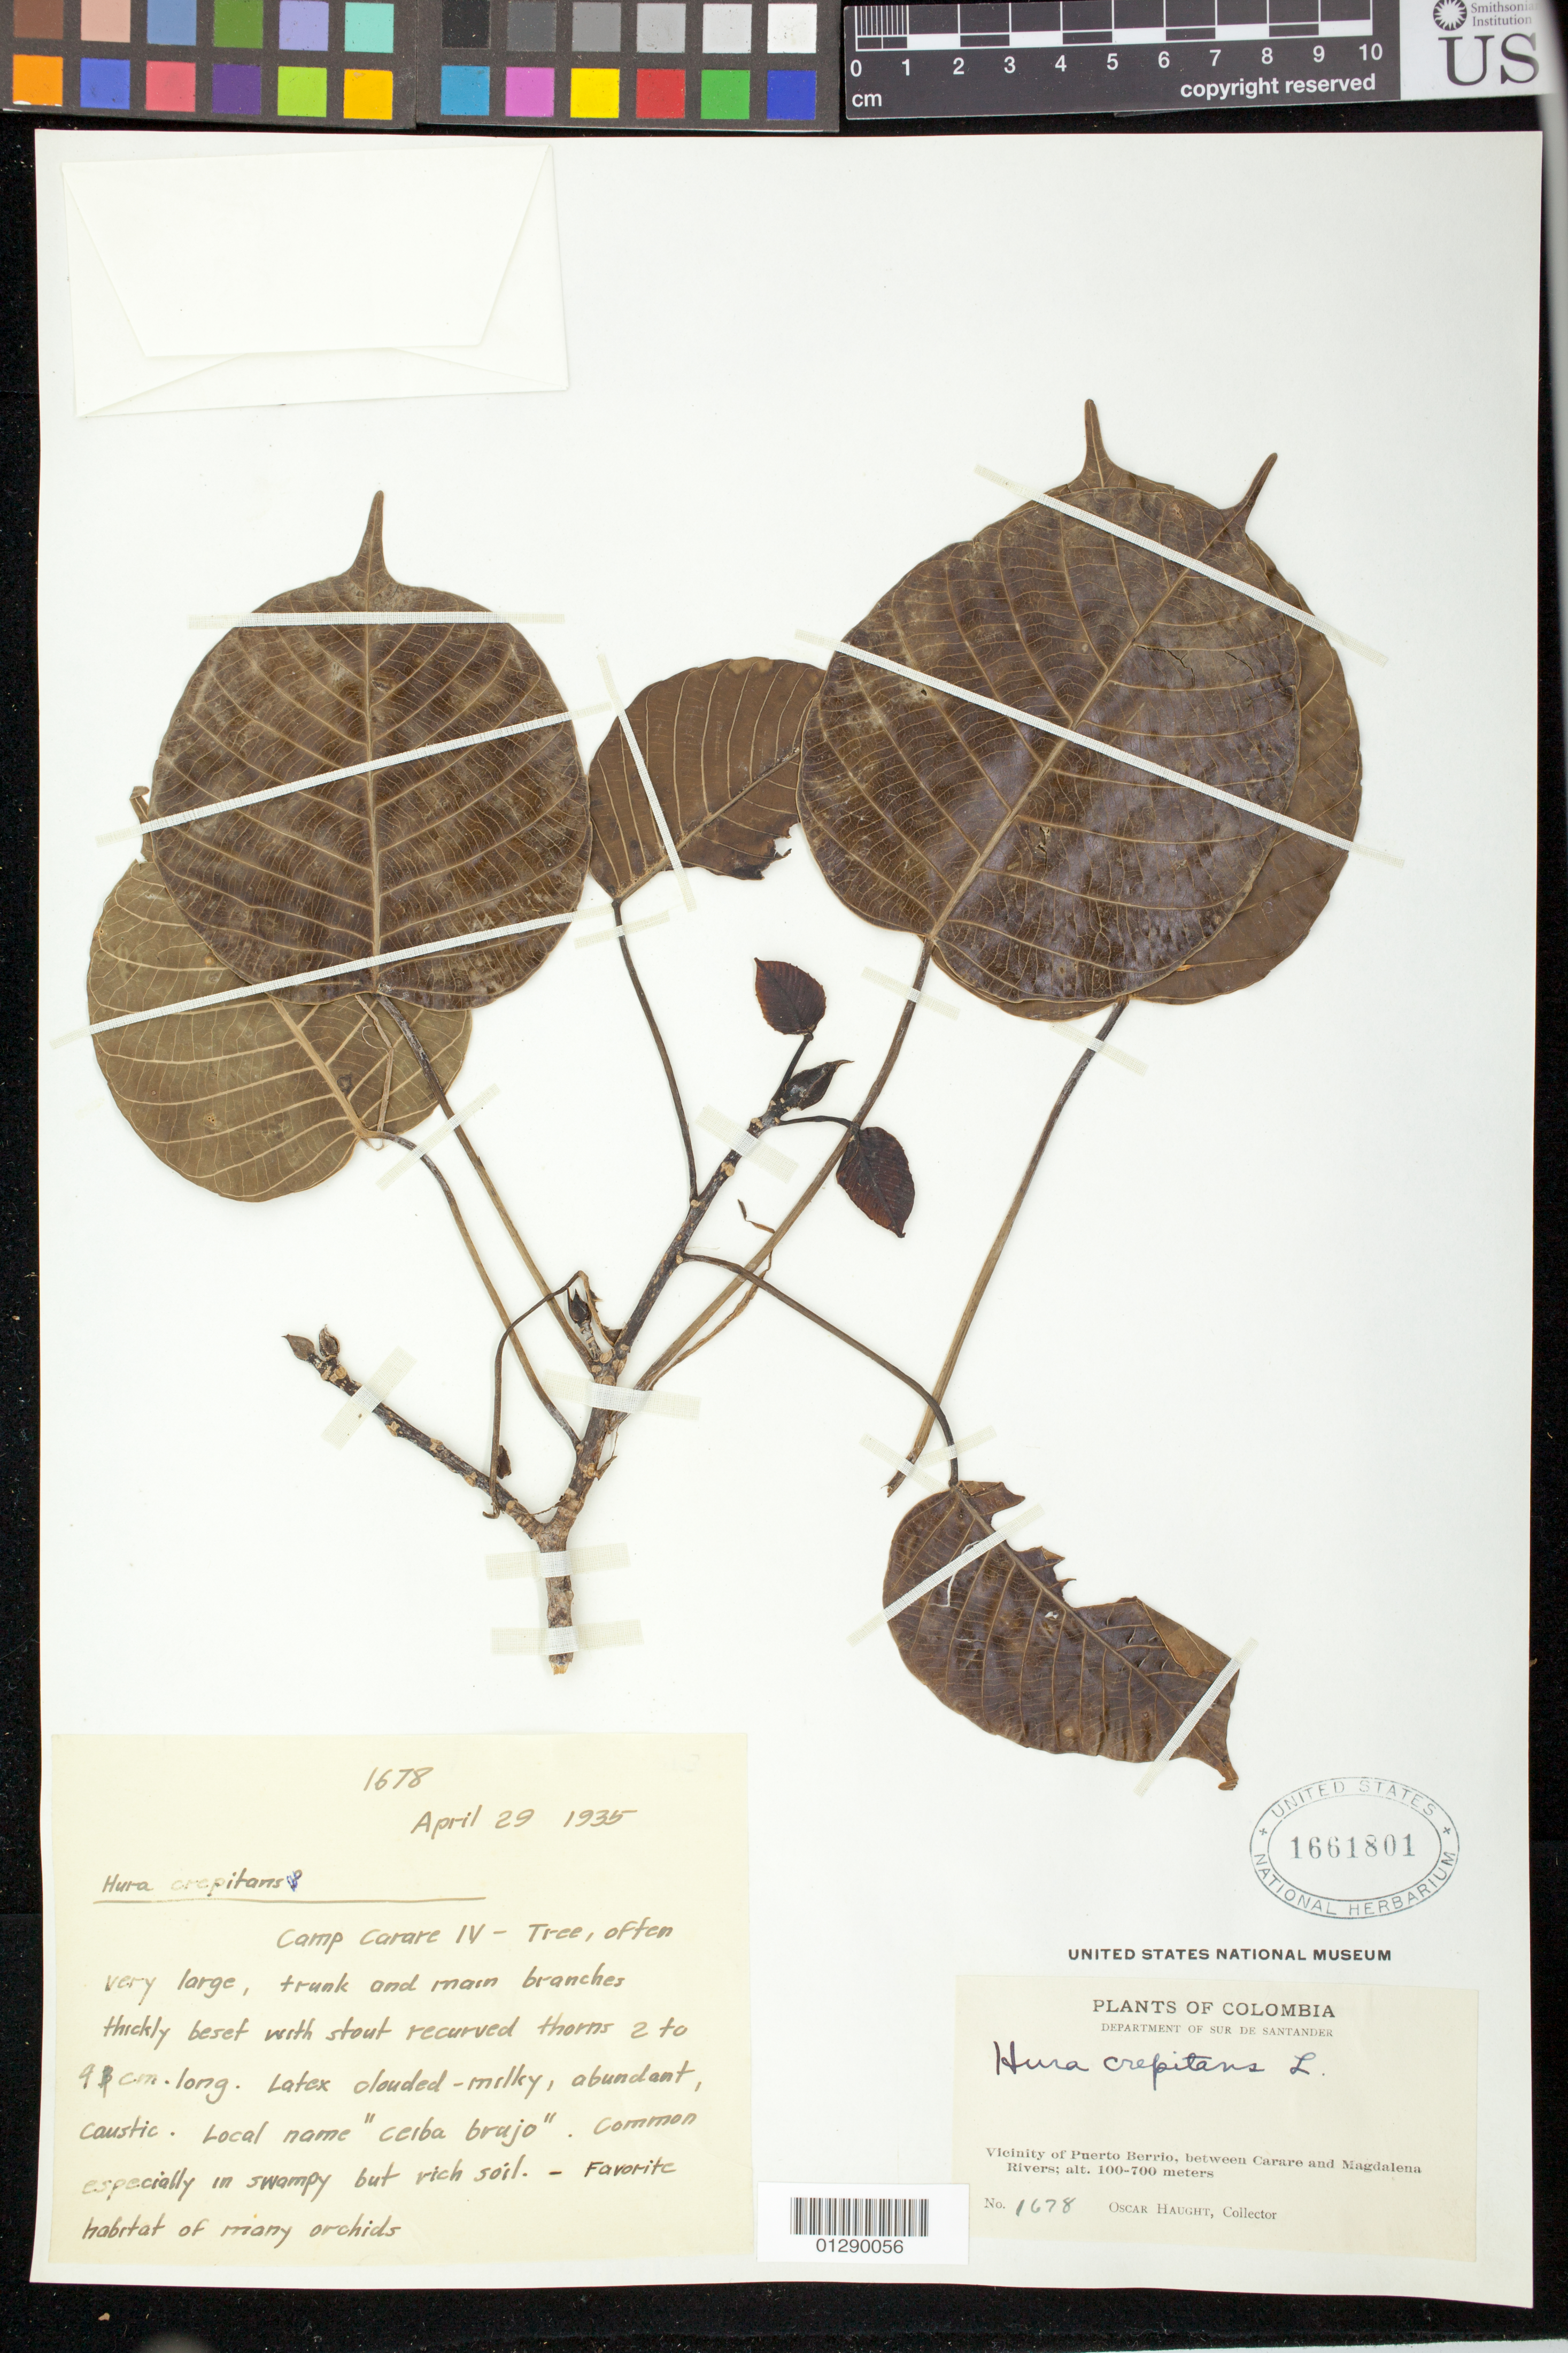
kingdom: Plantae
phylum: Tracheophyta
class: Magnoliopsida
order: Malpighiales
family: Euphorbiaceae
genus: Hura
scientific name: Hura crepitans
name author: L.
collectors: O. Haught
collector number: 1678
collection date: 1935-04-29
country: Colombia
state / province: Santander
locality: Vicinity of Puerto Berrio, between Carare and Magdalena Rivers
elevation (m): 100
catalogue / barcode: US 1661801